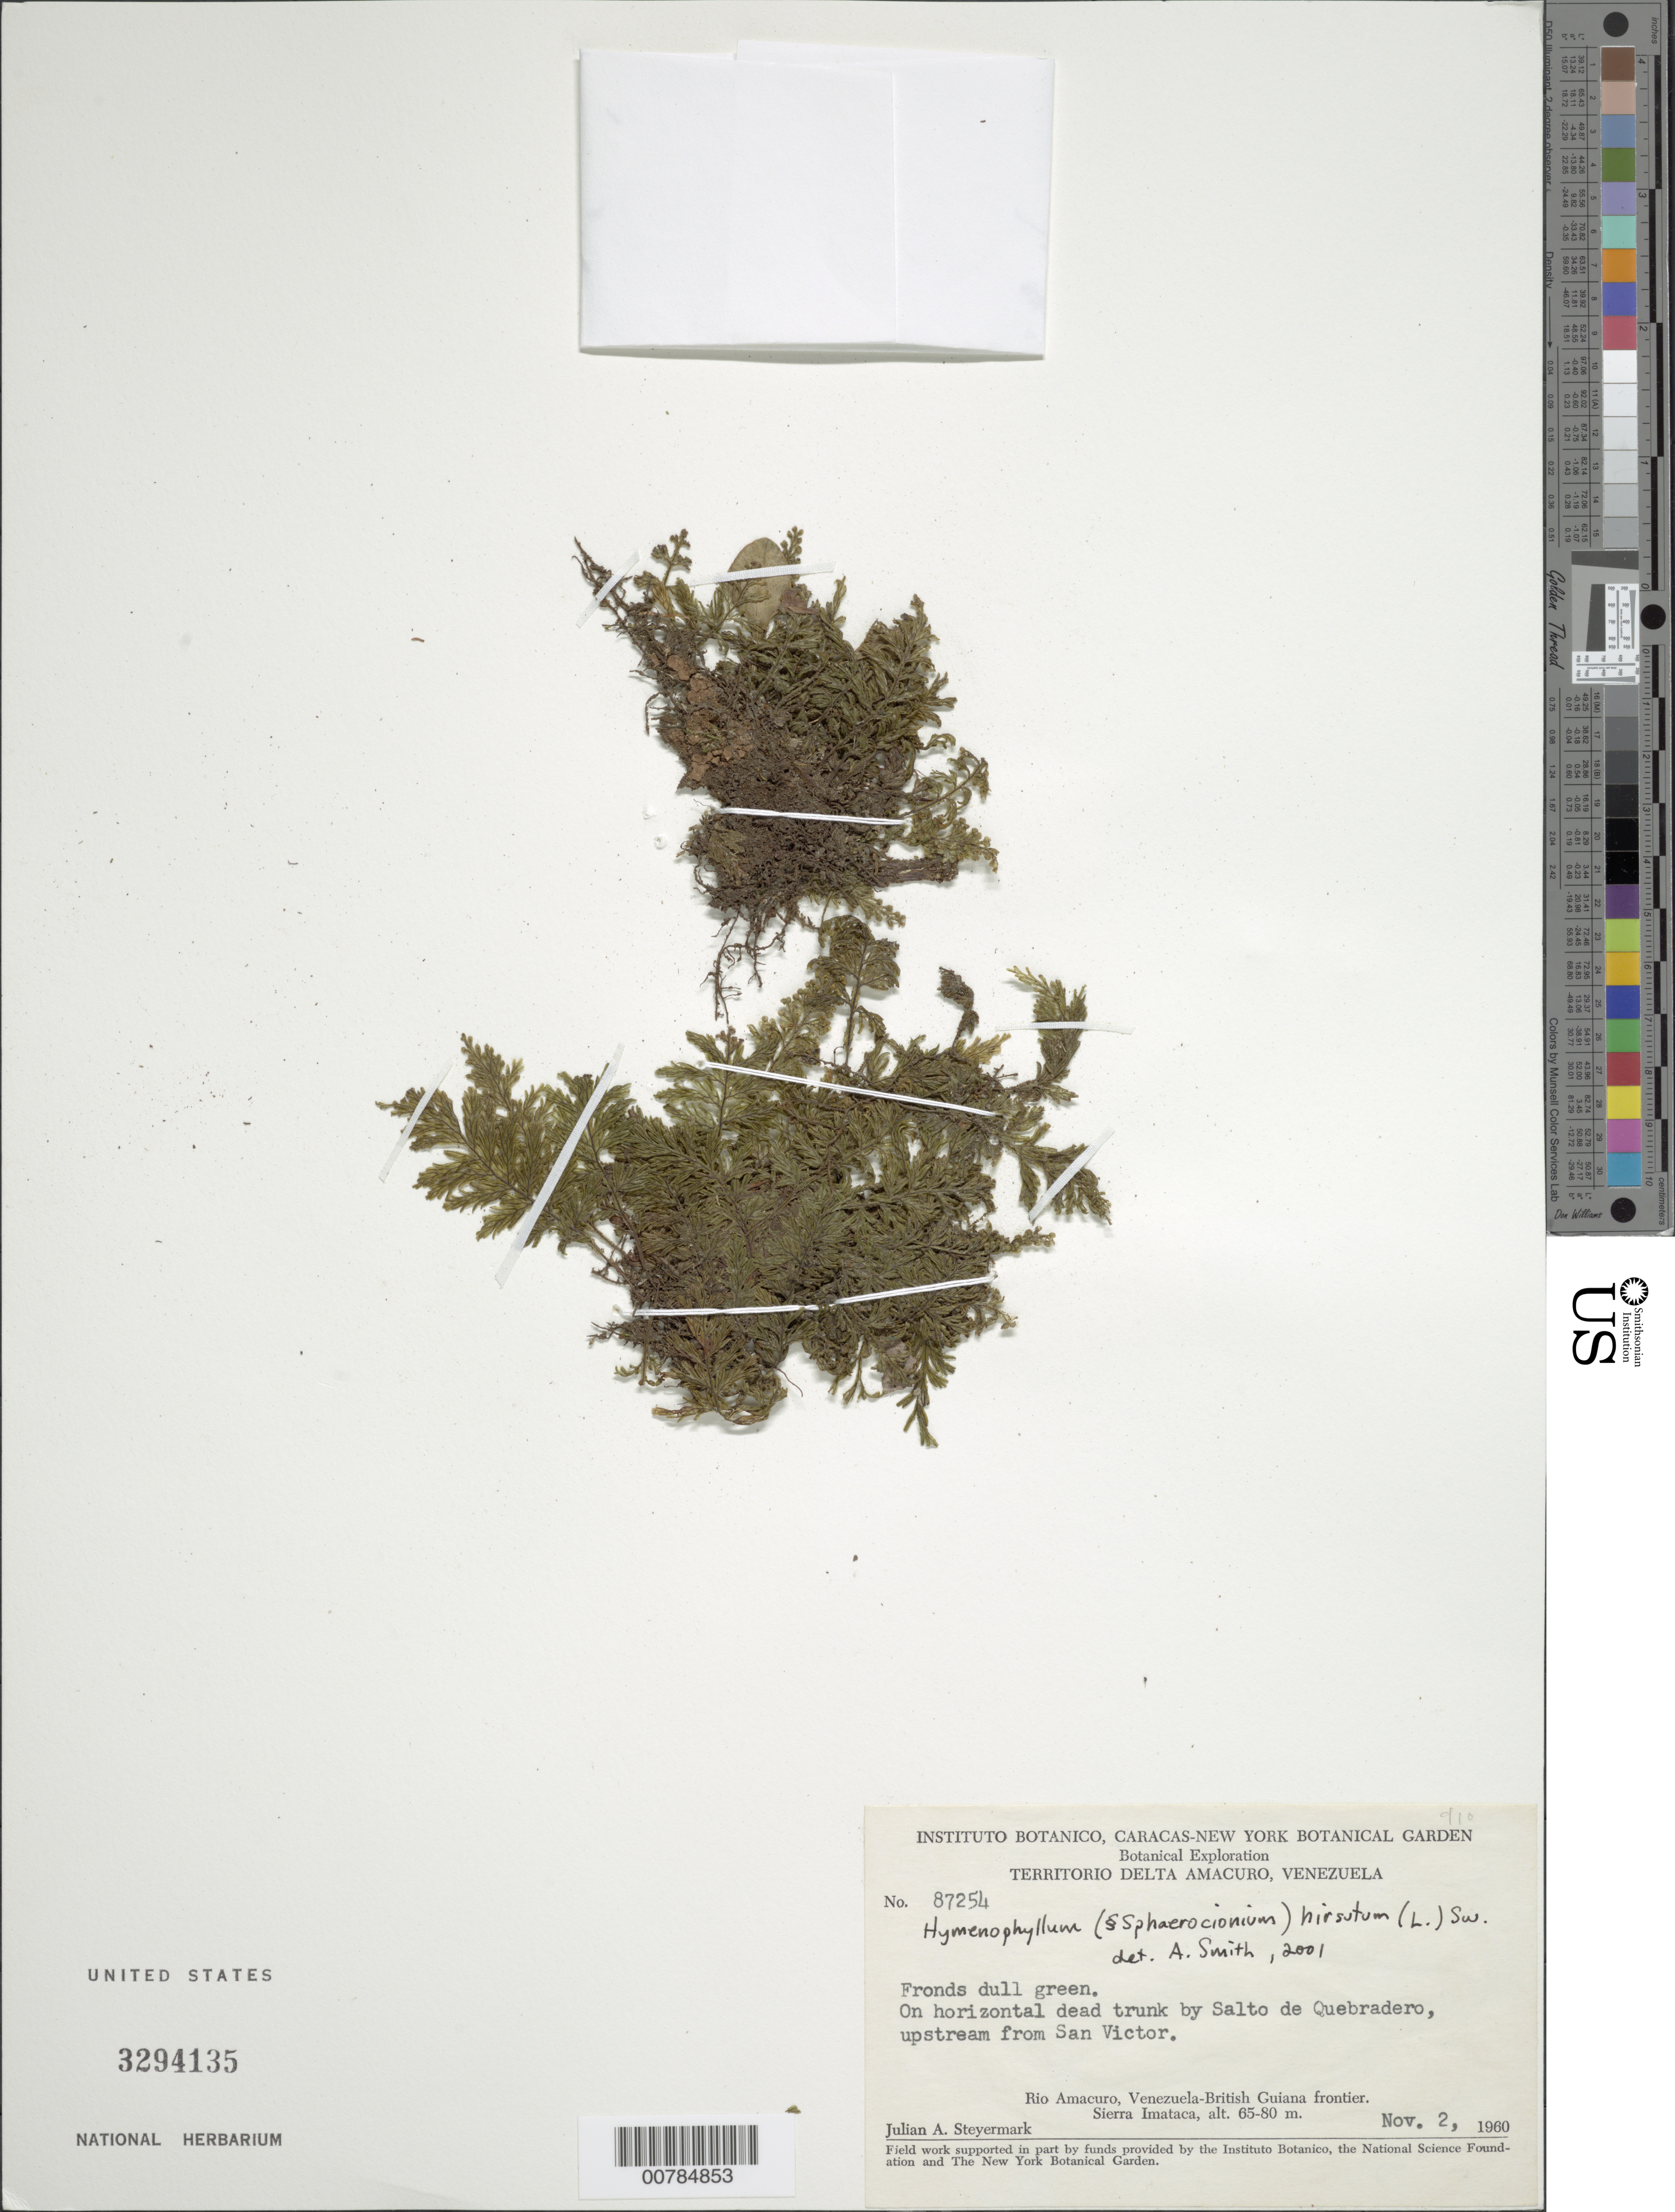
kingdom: Plantae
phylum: Tracheophyta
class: Polypodiopsida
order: Hymenophyllales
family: Hymenophyllaceae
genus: Hymenophyllum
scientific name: Hymenophyllum hirsutum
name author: (L.) Sw.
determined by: Smith, A.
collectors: J. Steyermark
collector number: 87254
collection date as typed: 2-Nov-60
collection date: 1960-11-02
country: Venezuela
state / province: Delta Amacuro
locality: Río Amacuro, Venezuela-British Guiana frontier, Sierra Imataca; upstream from San Victor, past Quebrada Piedradero and Río Matanaima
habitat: On horizontal dead tree trunk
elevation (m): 65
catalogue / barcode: US 3294135